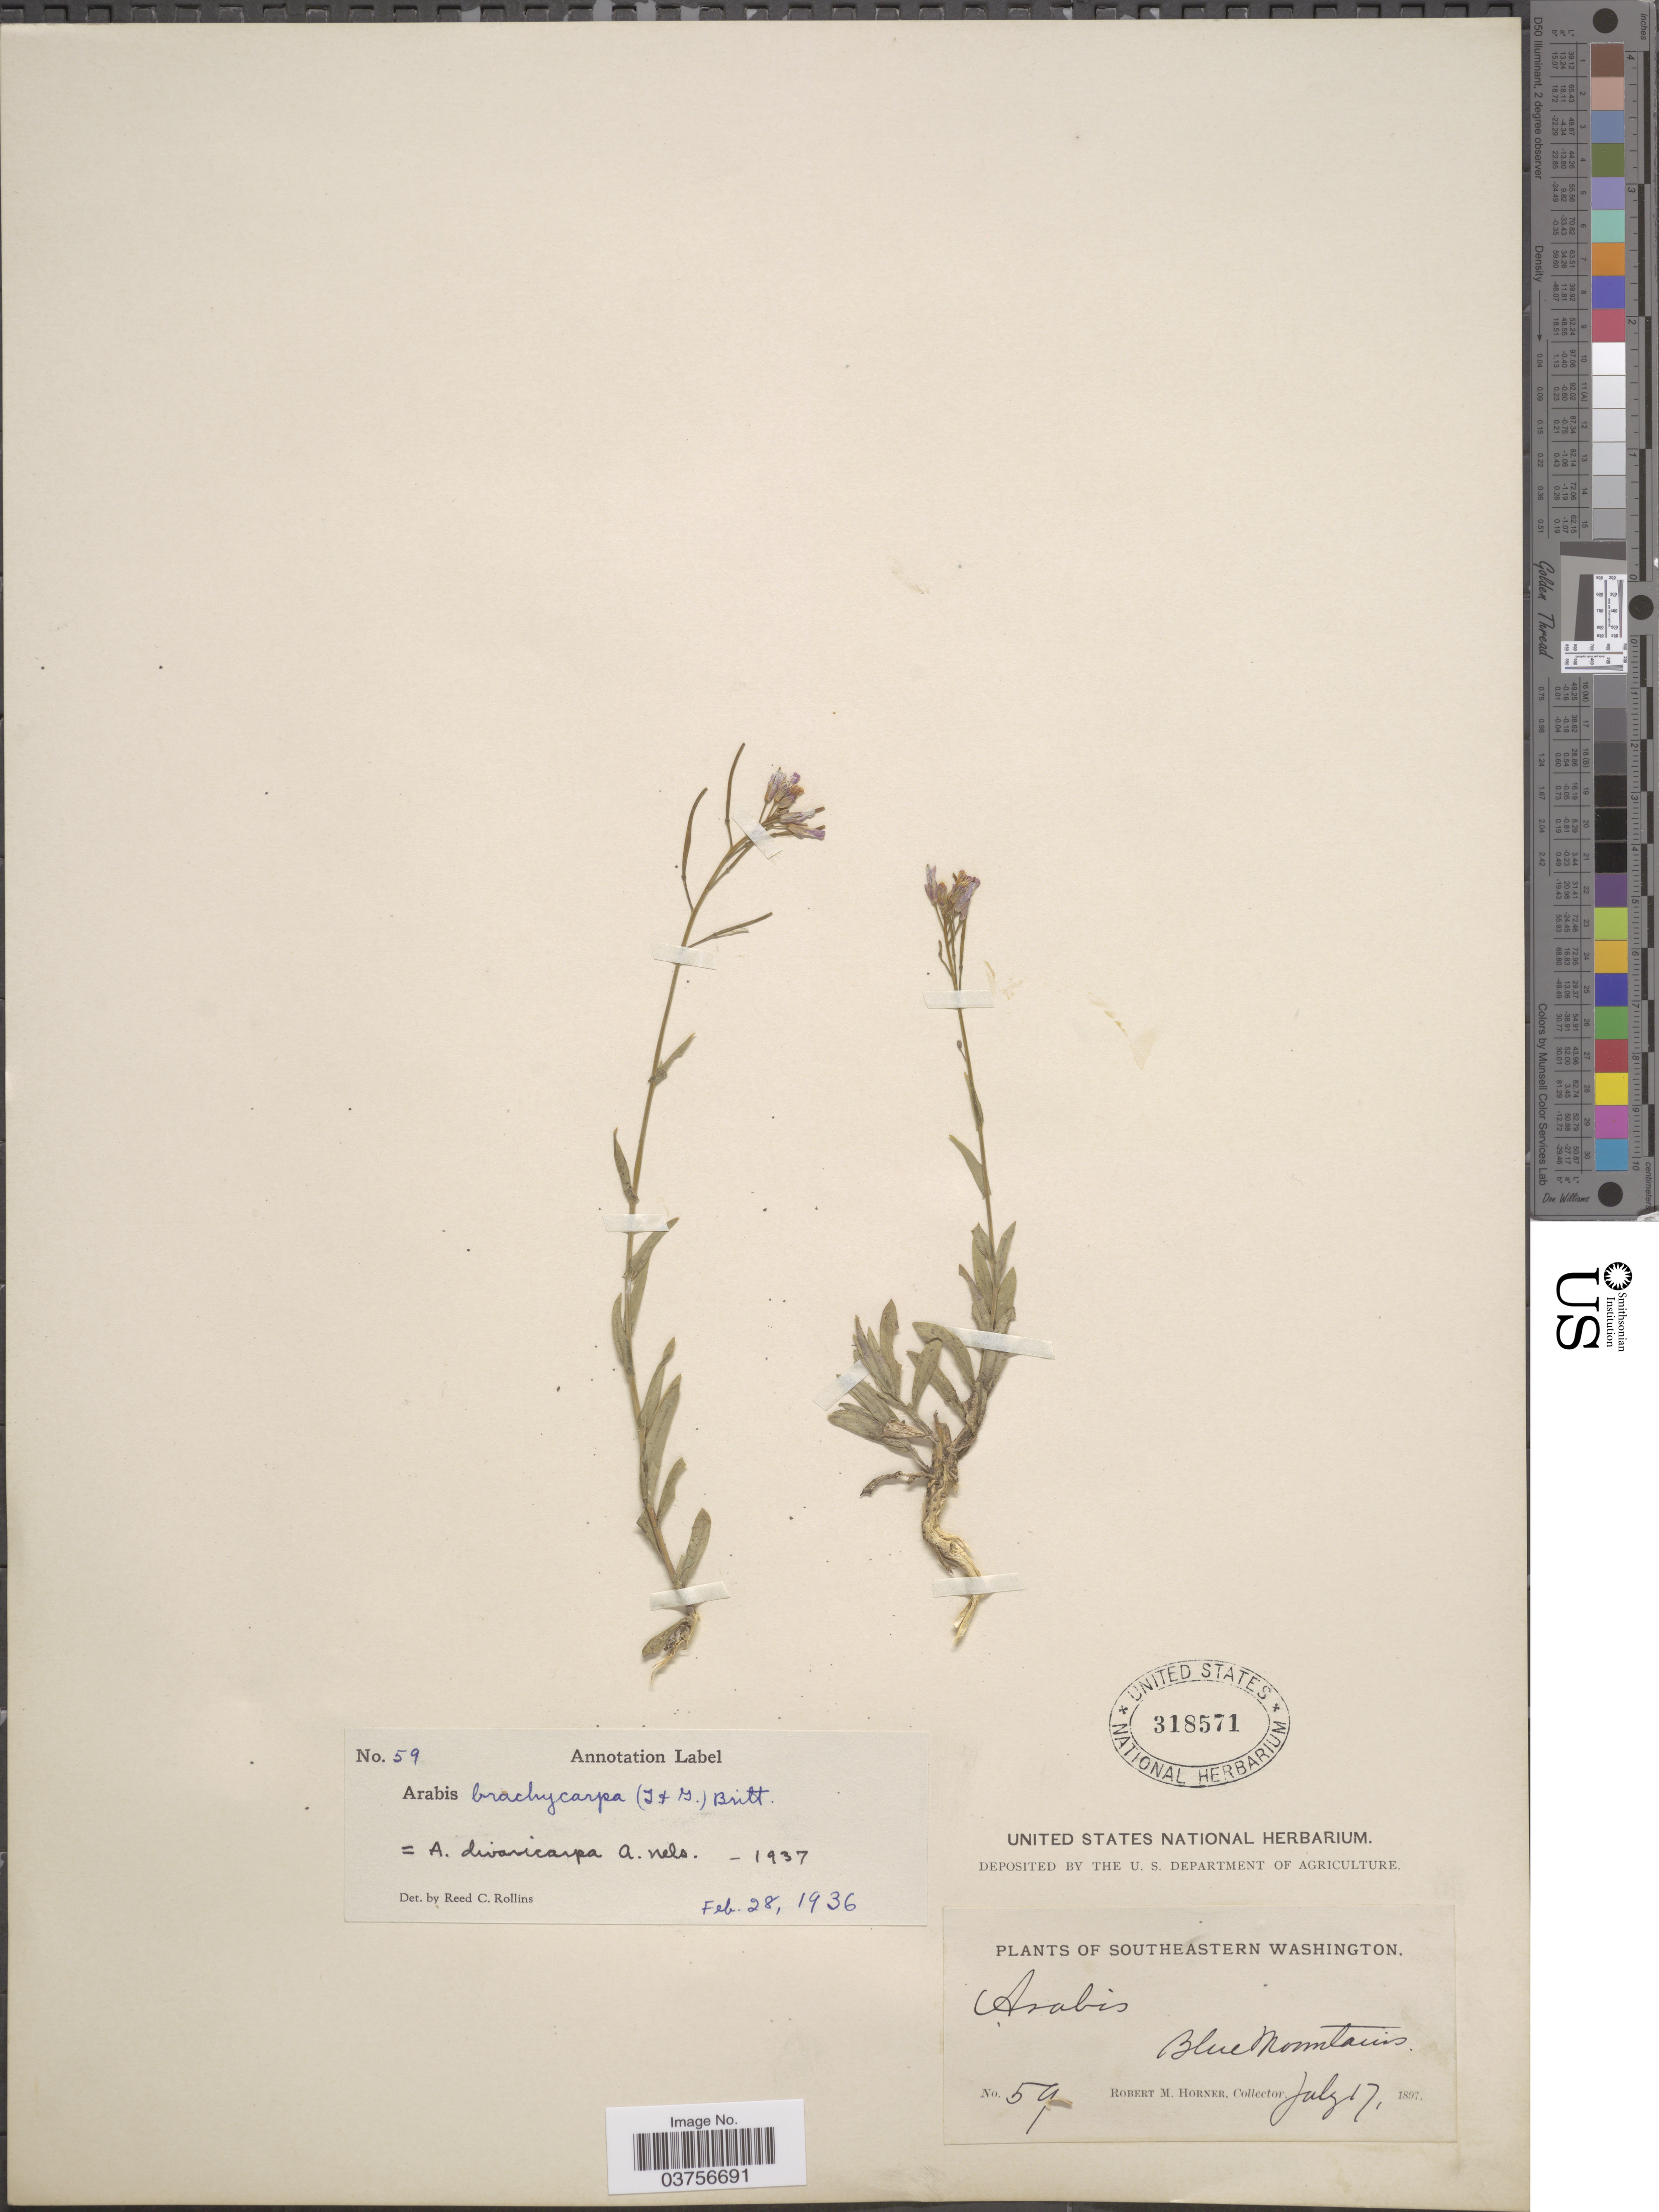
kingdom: Plantae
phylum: Tracheophyta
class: Magnoliopsida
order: Brassicales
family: Brassicaceae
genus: Arabis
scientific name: Arabis divaricarpa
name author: A. Nelson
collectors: R. Horner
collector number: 59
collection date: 1897-07-17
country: United States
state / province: Washington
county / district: Clallam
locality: Southeastern Washington. Blue Mountains.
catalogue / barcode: US 318571